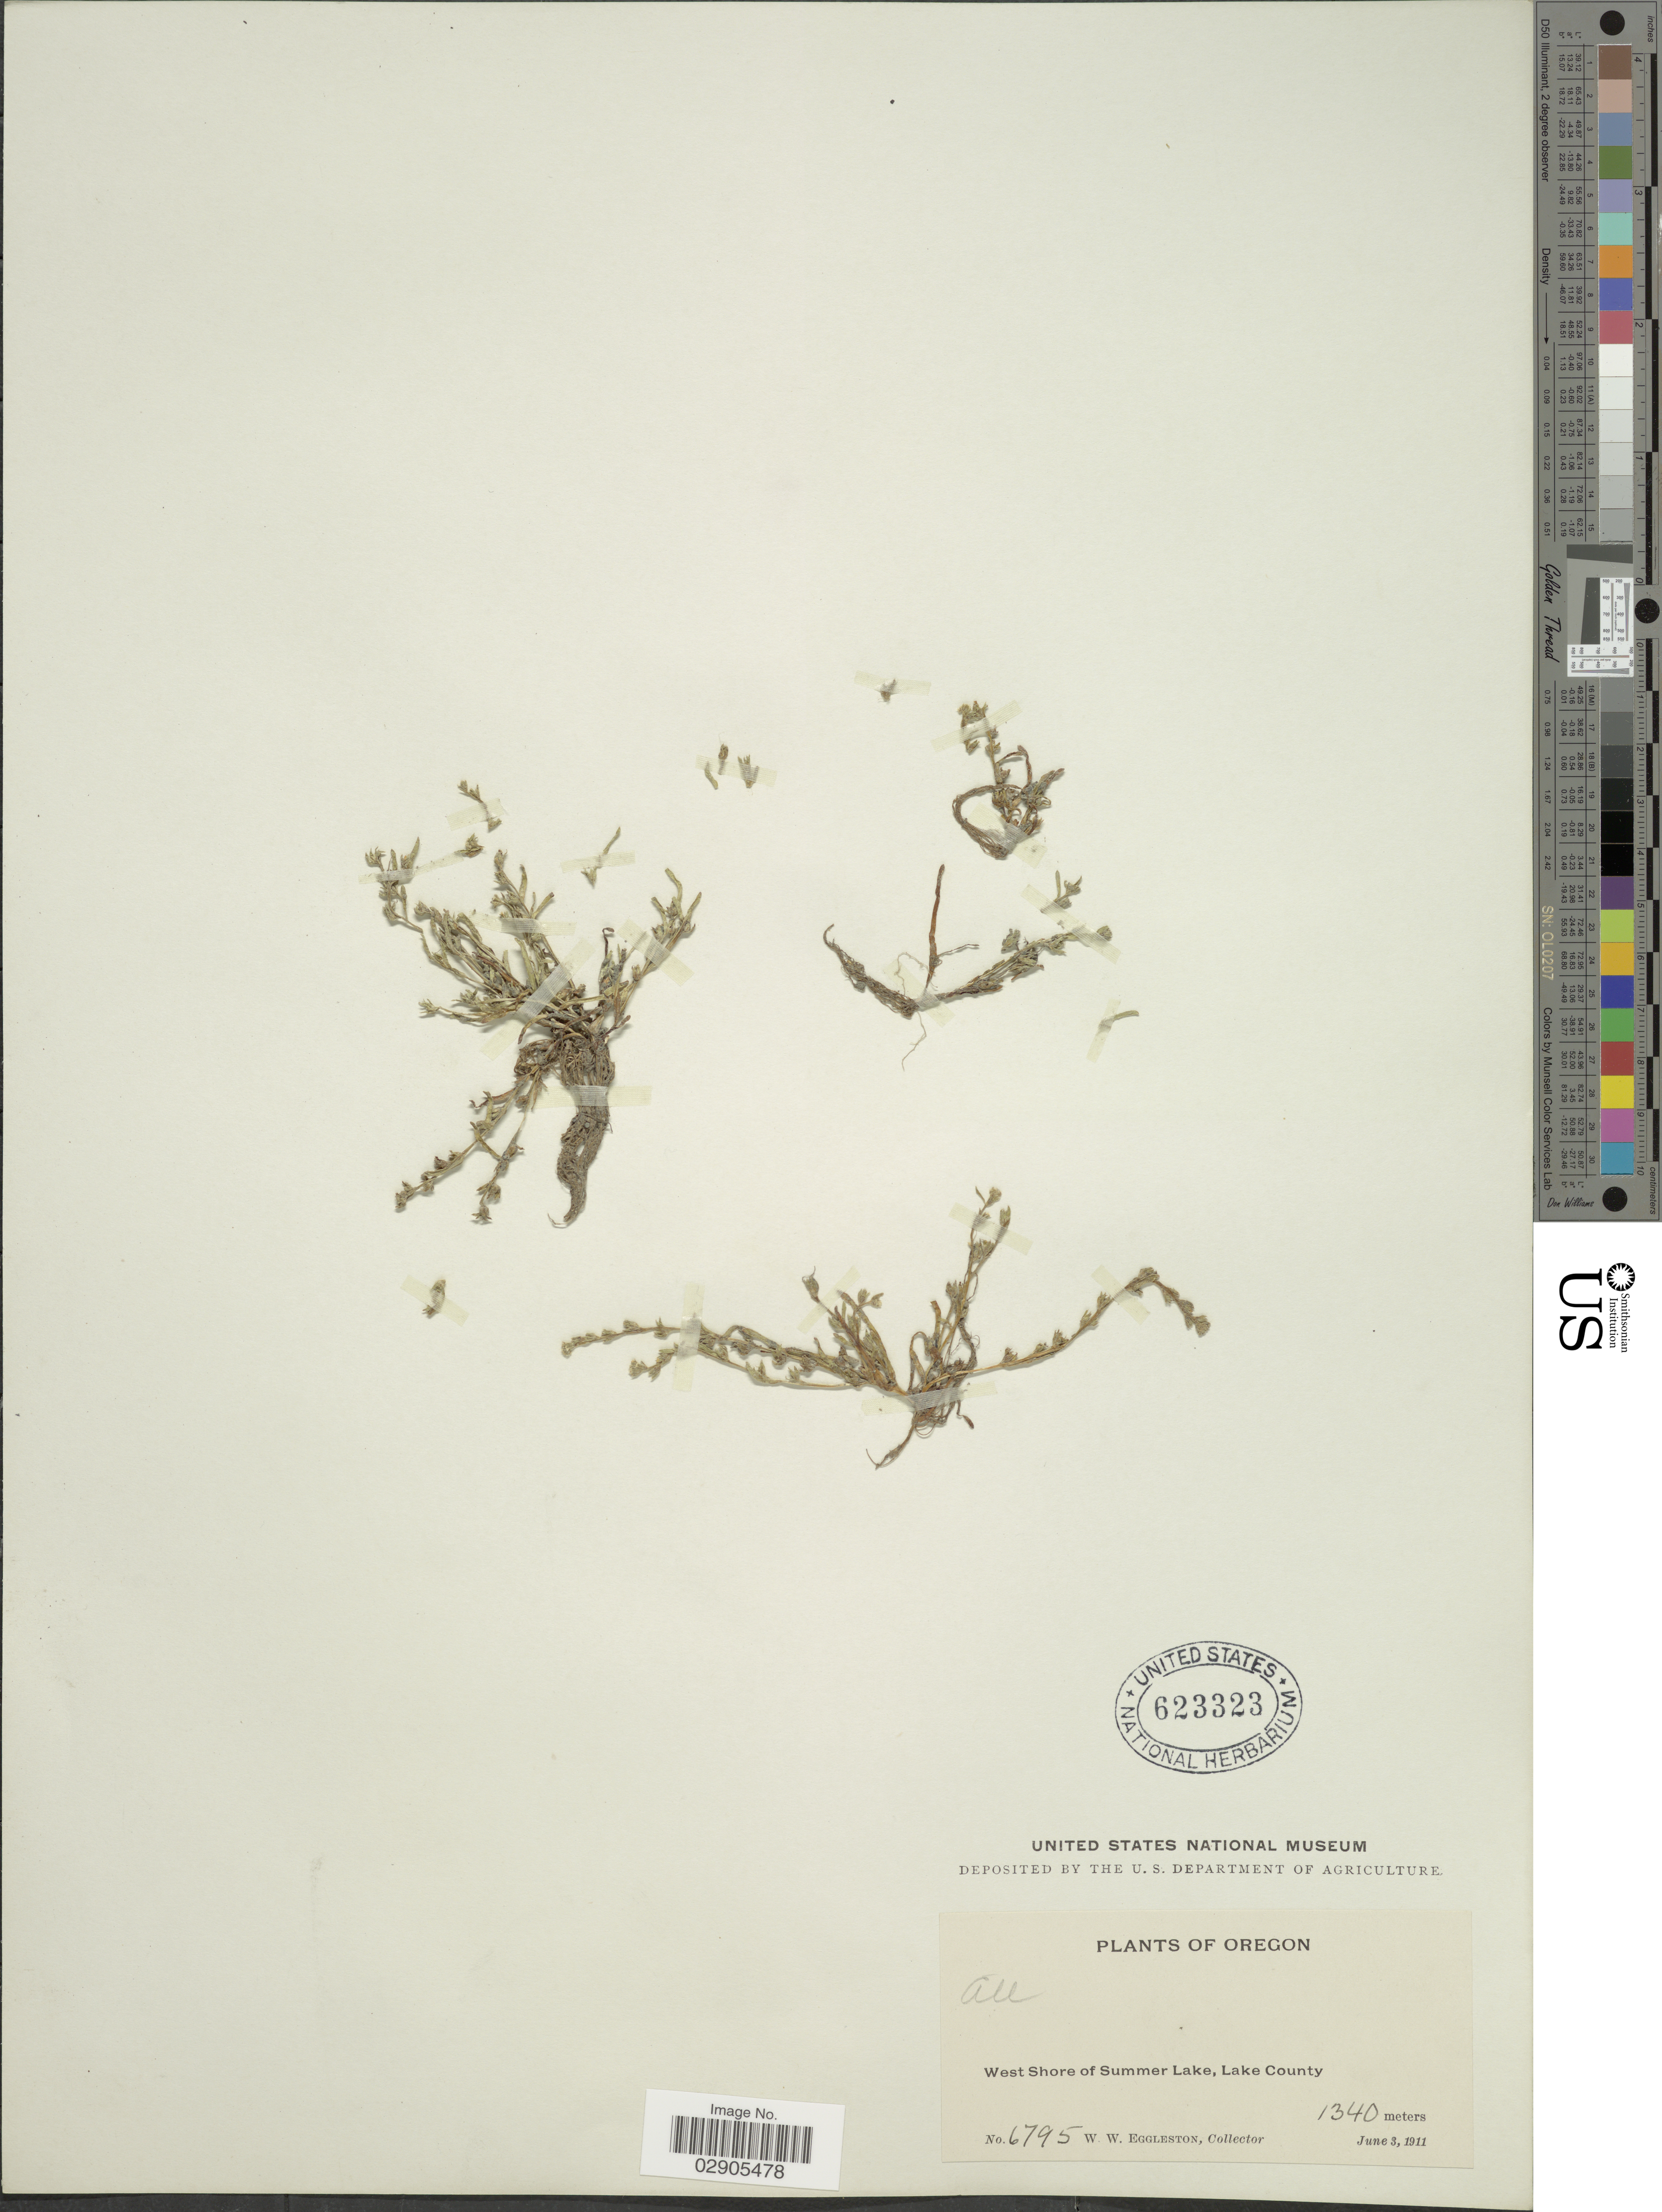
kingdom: Plantae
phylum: Tracheophyta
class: Magnoliopsida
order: Boraginales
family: Boraginaceae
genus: Allocarya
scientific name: Allocarya sp.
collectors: W. W. Eggleston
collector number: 6795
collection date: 1911-06-03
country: United States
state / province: Oregon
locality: West Shore of Summer Lake, Lake County.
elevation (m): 1340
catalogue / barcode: US 623323